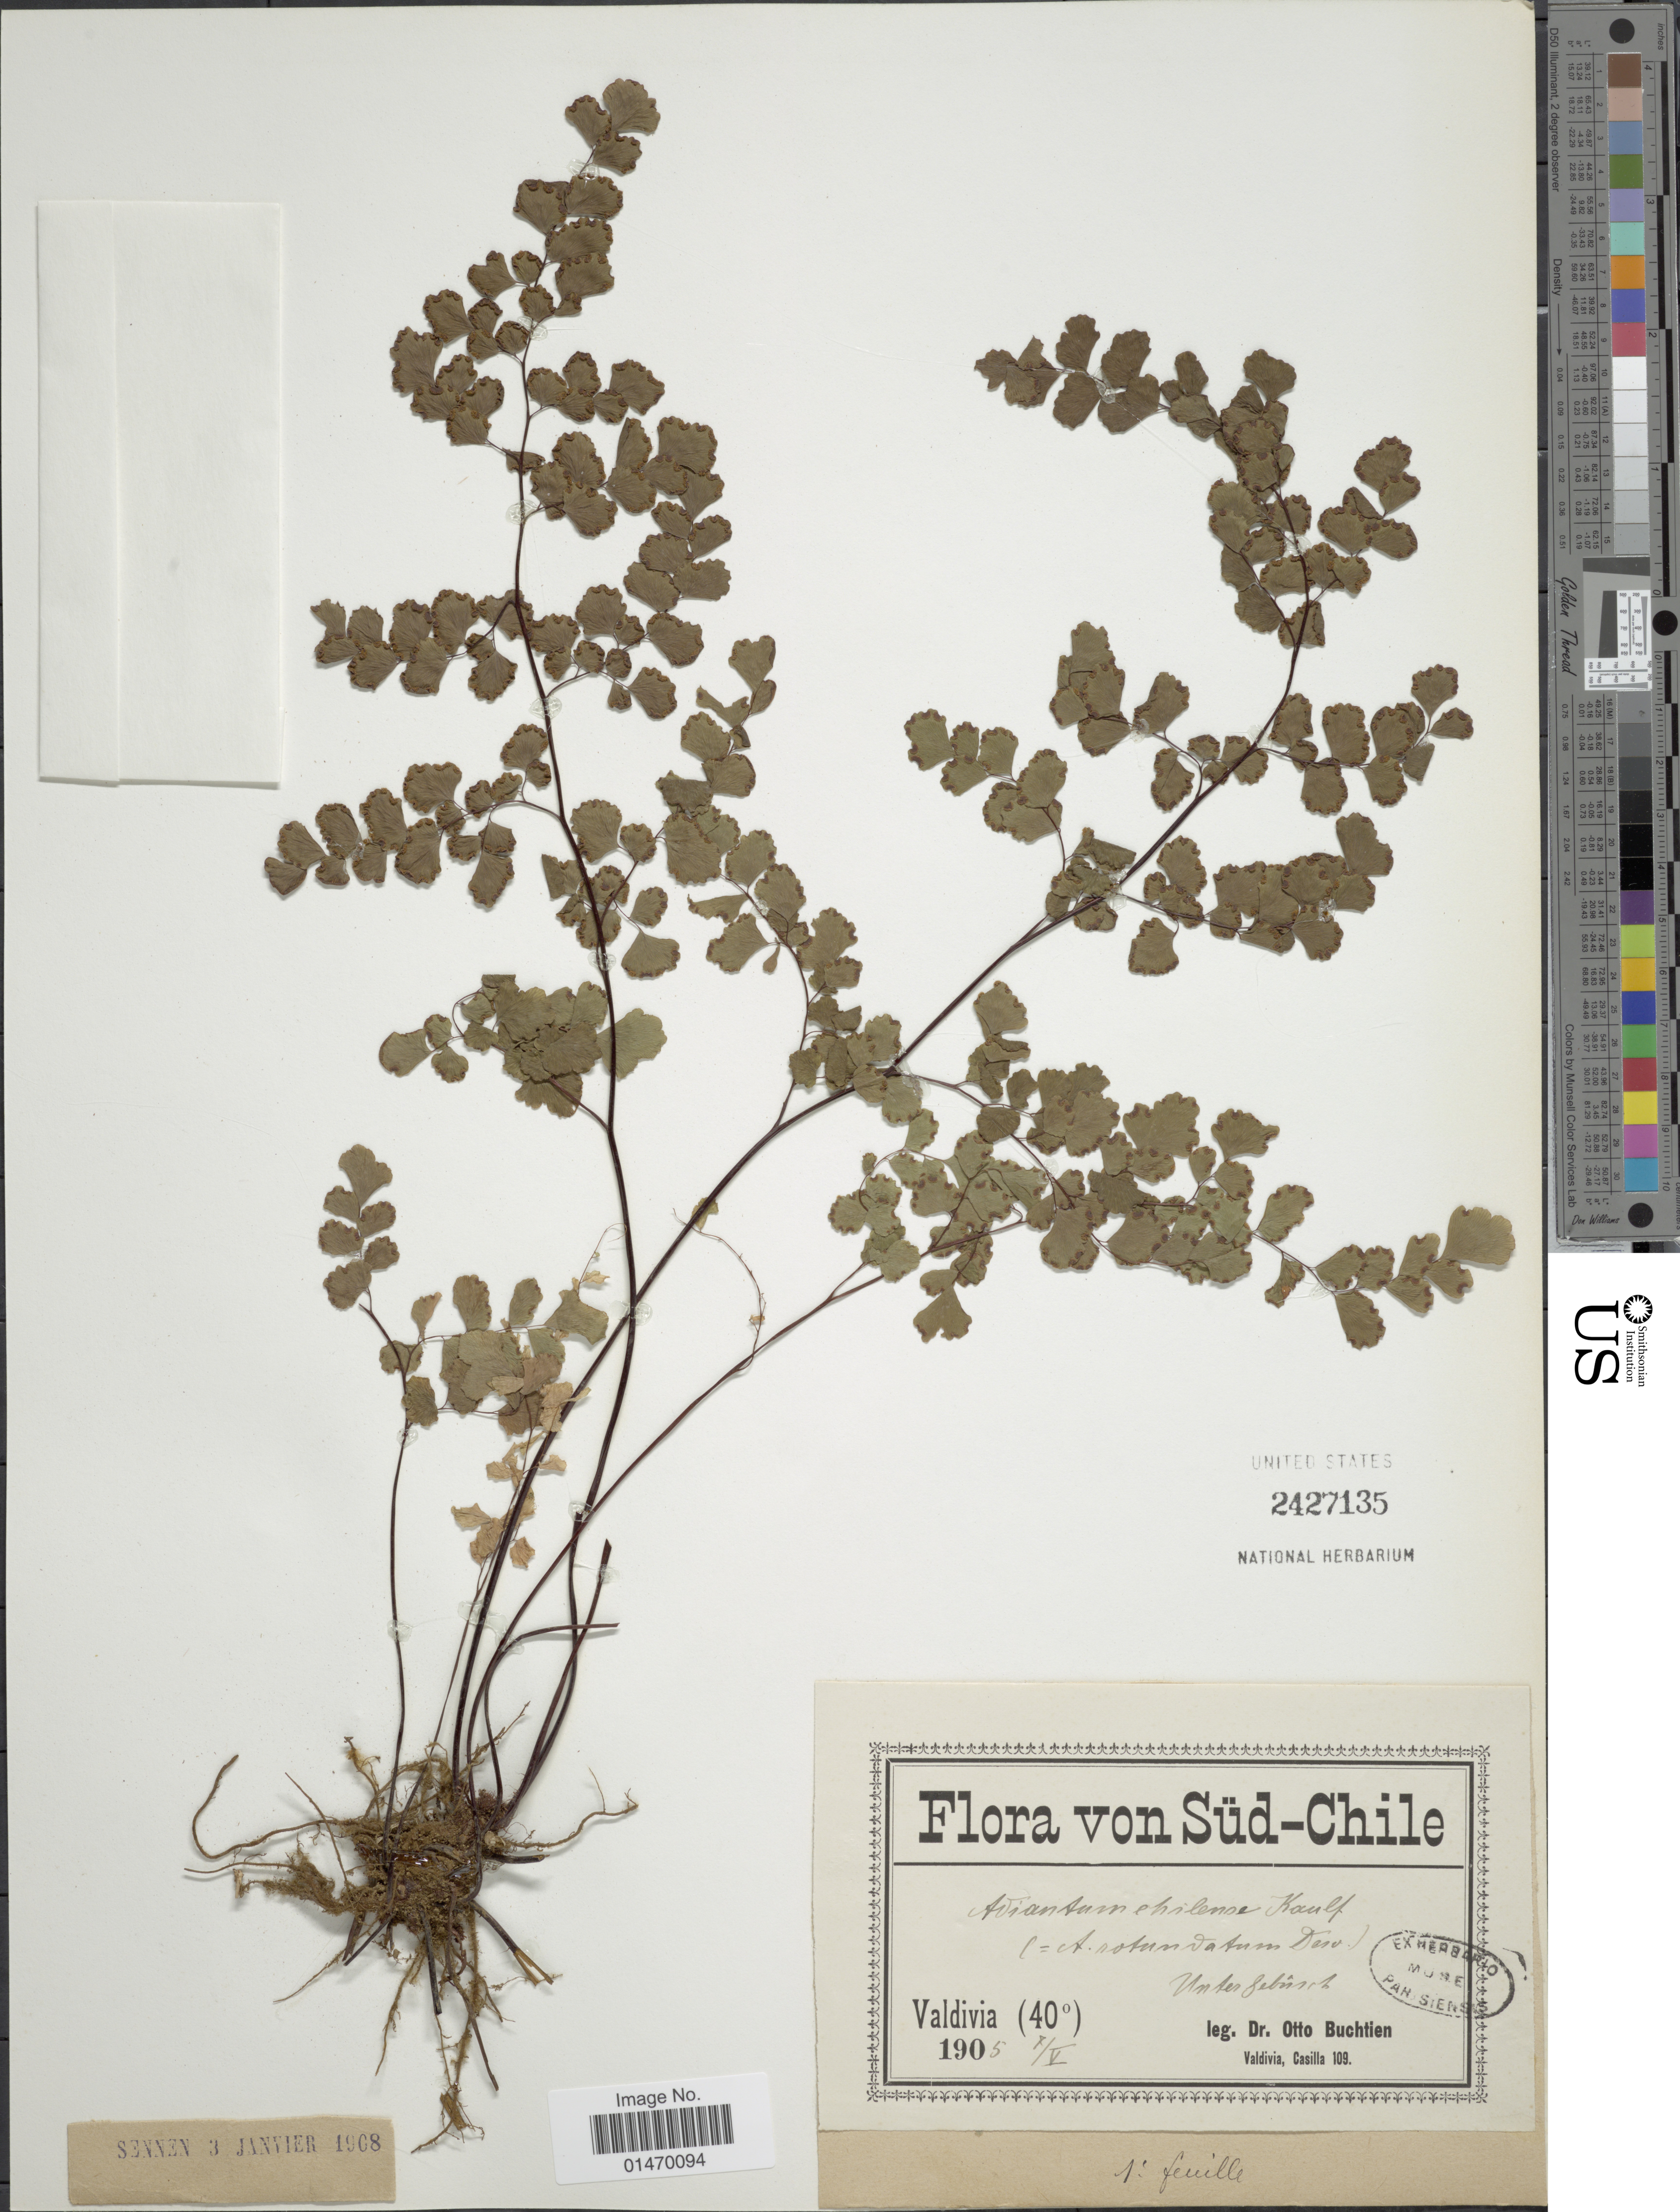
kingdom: Plantae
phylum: Tracheophyta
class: Polypodiopsida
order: Polypodiales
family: Pteridaceae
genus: Adiantum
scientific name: Adiantum chilense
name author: Kaulf.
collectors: O. Buchtien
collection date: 1905-05-07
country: Chile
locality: Sud-Chile, Valdivia.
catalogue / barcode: US 2427135